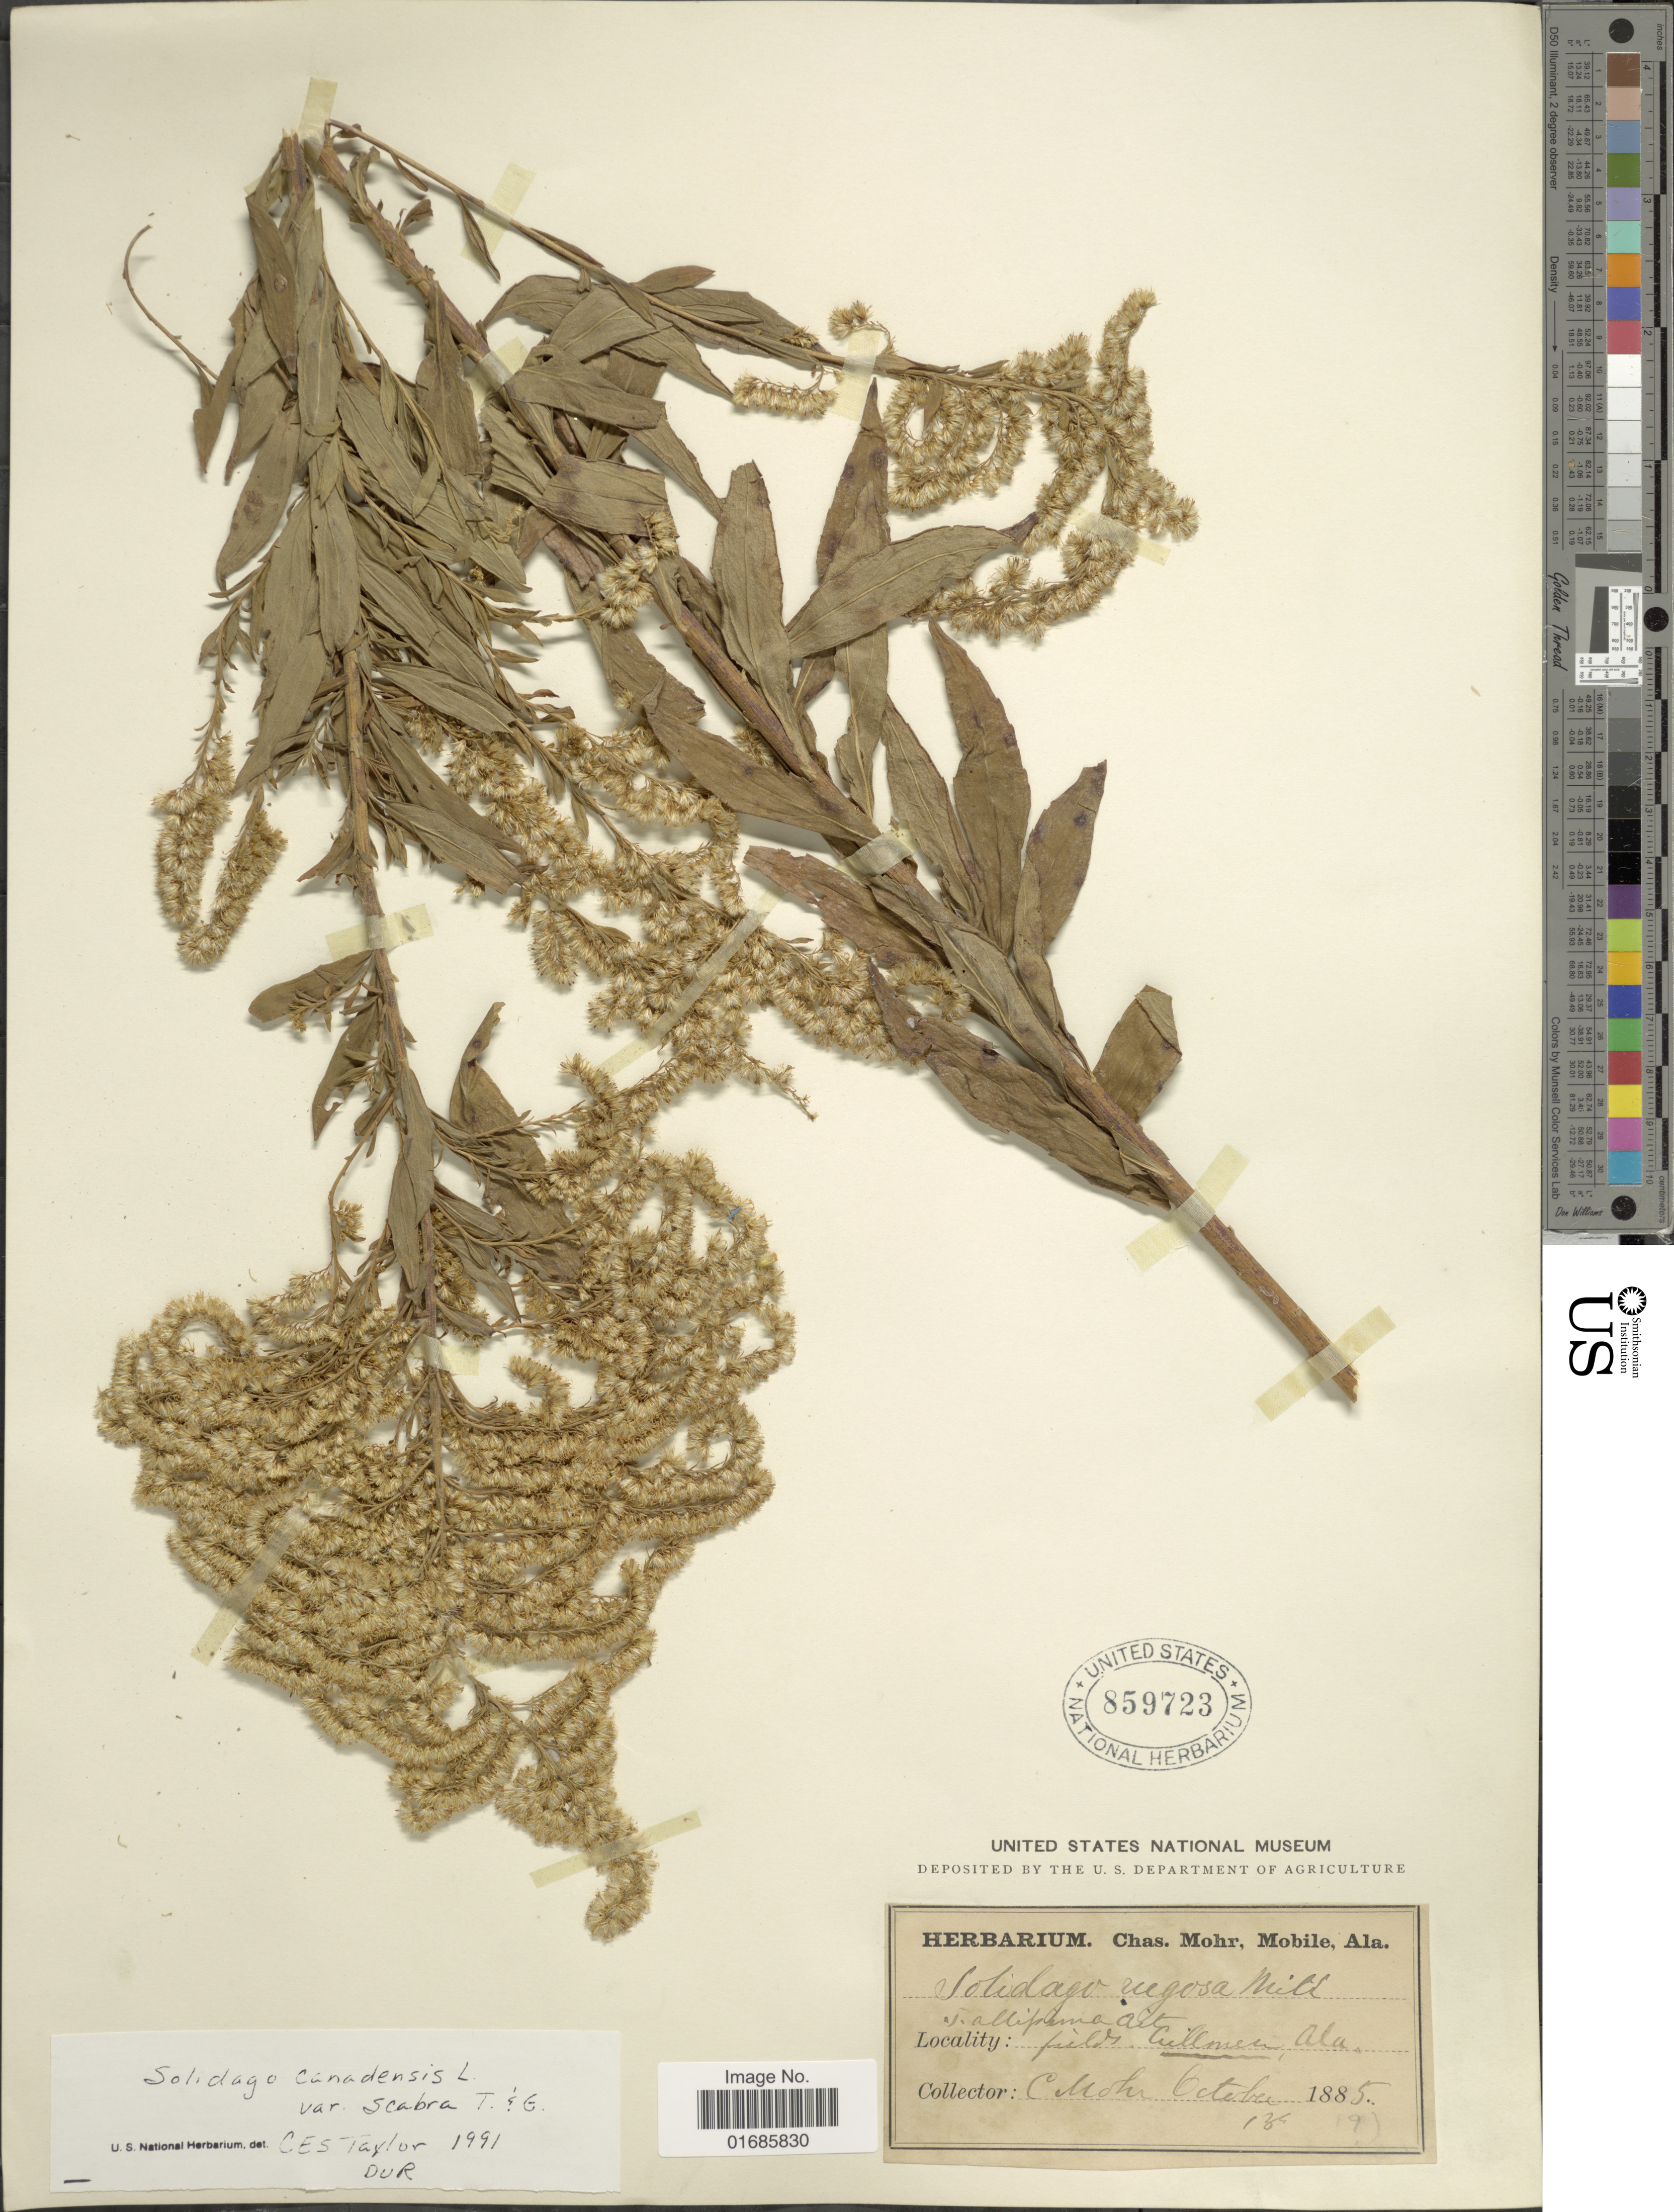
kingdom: Plantae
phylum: Tracheophyta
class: Magnoliopsida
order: Asterales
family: Asteraceae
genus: Solidago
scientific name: Solidago canadensis var. scabra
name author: (Muhl. ex Willd.) Torr. & A. Gray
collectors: Mohr, C. T. (herbarium)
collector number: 19?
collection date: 1885-10-13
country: United States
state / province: Alabama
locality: Fields Cullmer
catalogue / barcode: US 859723